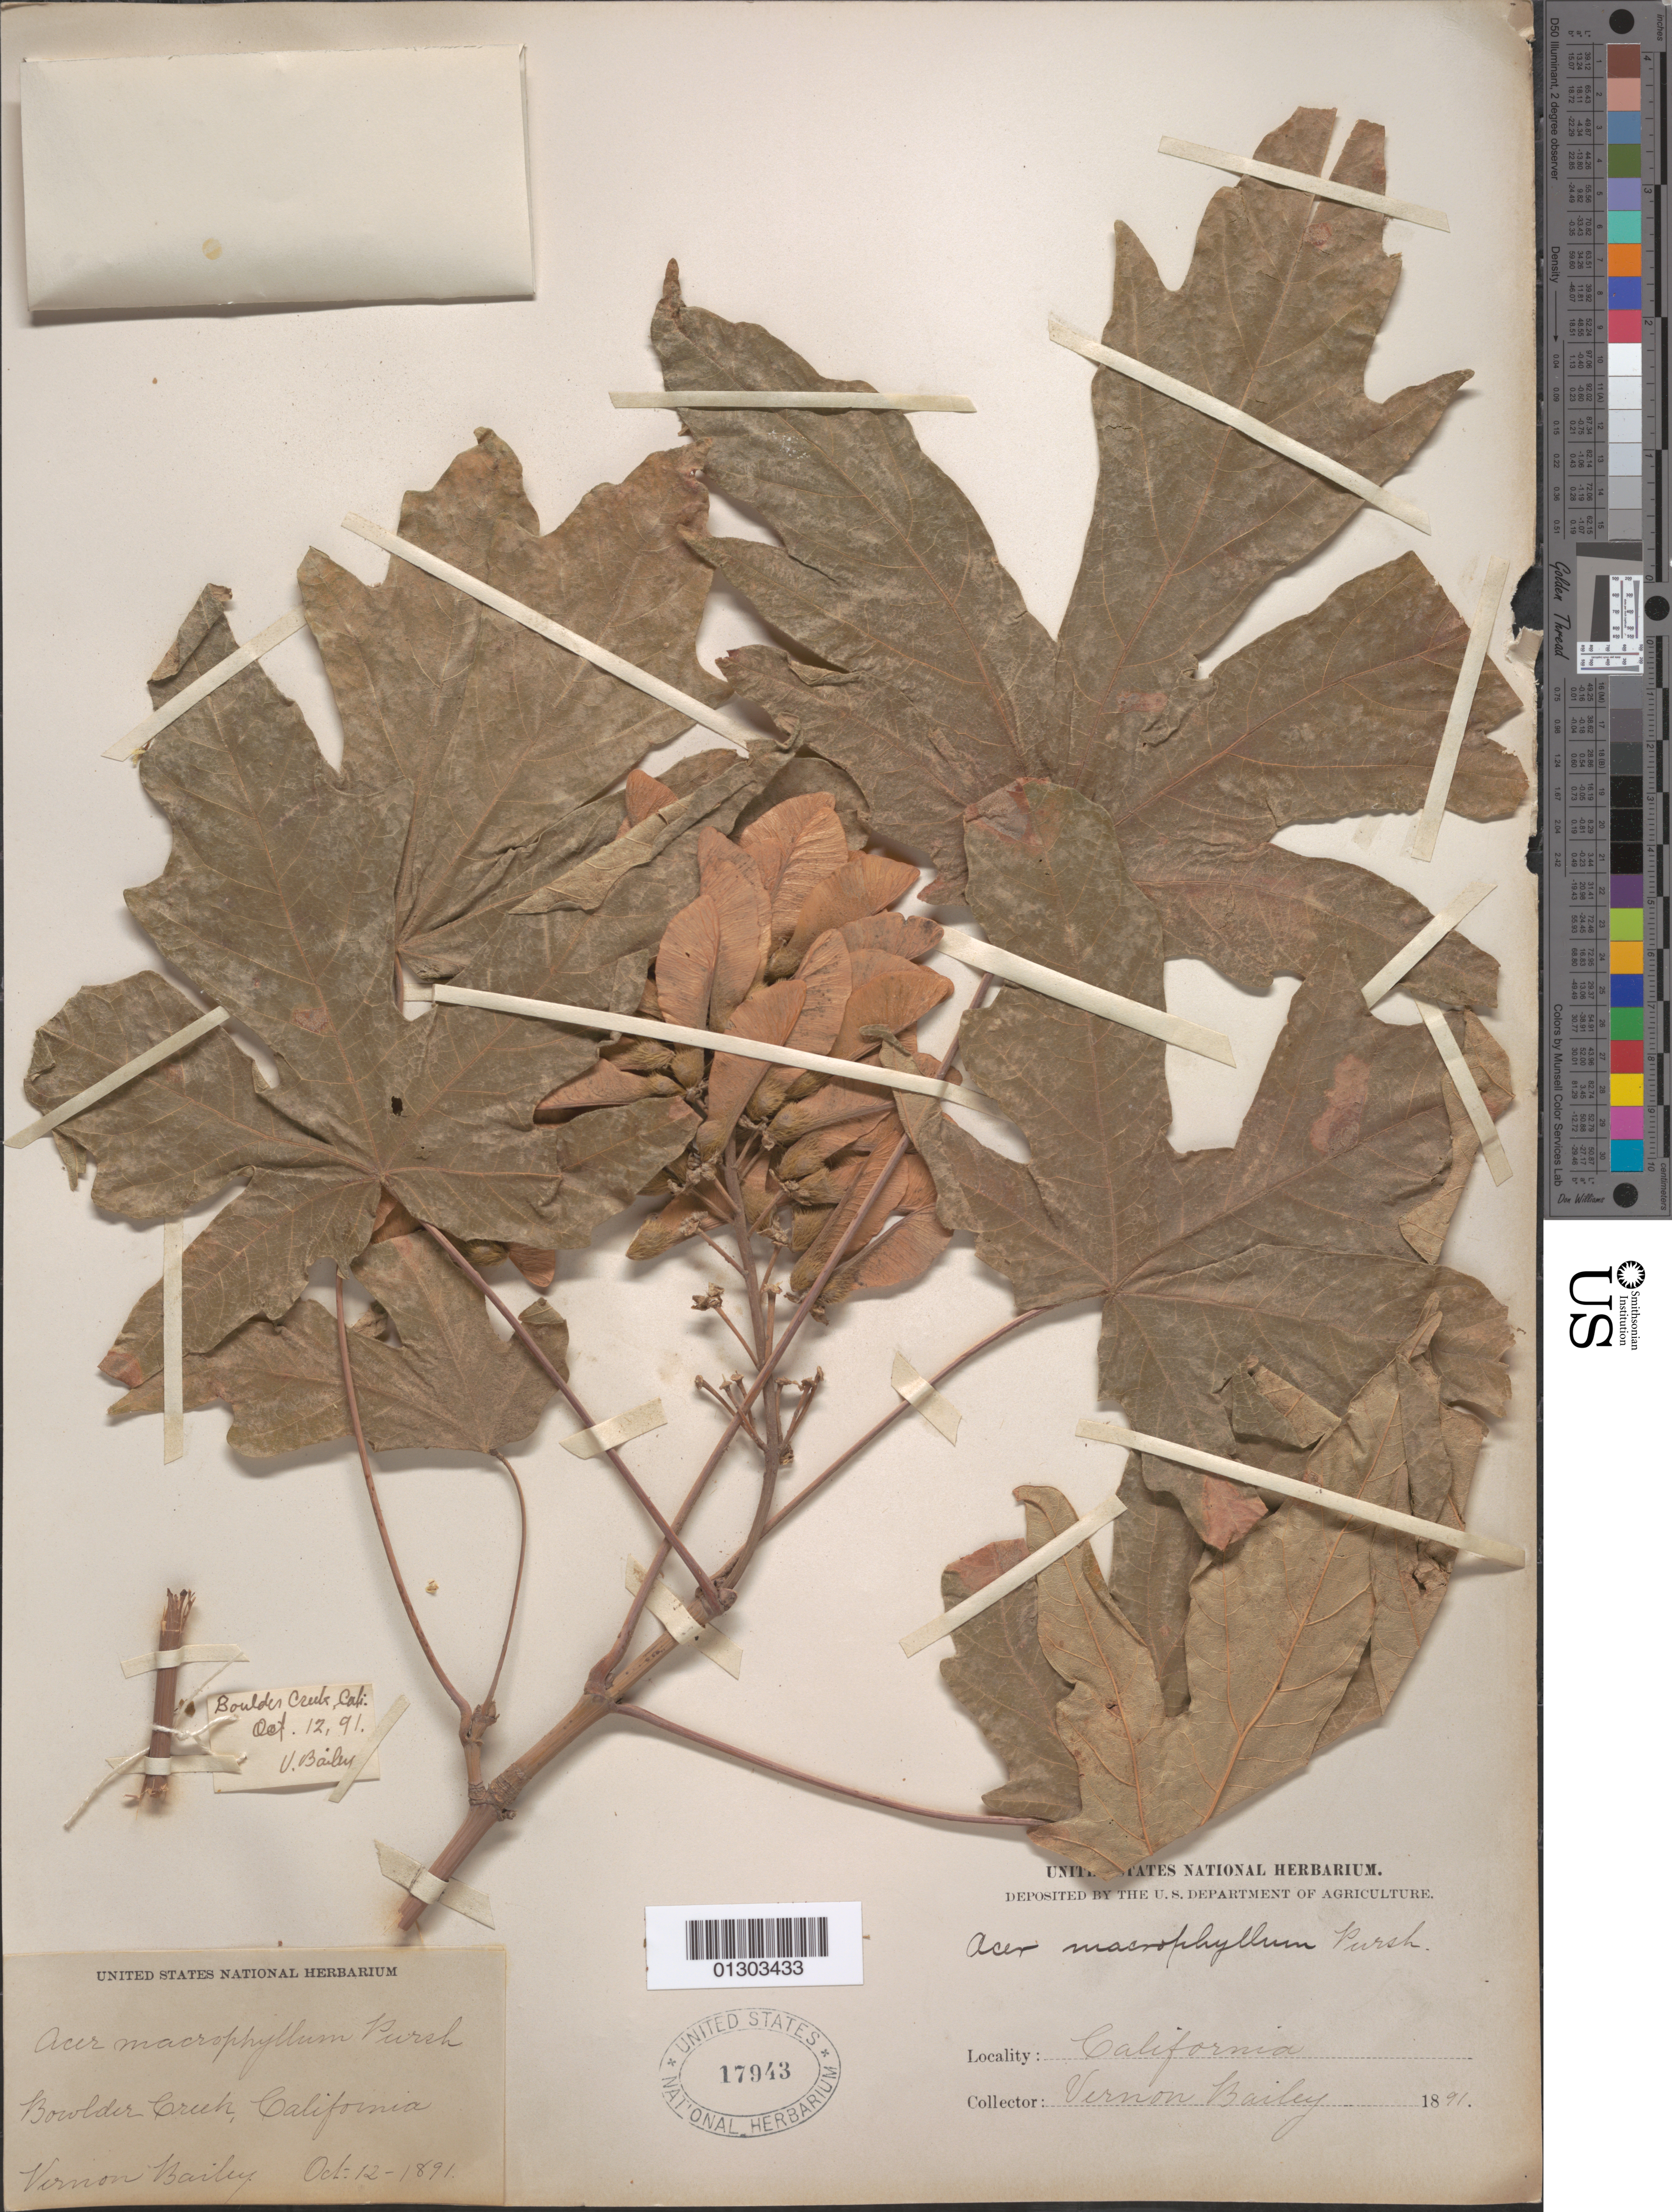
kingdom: Plantae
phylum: Tracheophyta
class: Magnoliopsida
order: Sapindales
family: Sapindaceae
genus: Acer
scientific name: Acer macrophyllum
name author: Pursh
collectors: V. O. Bailey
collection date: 1891-10-12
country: United States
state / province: California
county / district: Santa Cruz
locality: Boulder Creek.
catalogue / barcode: US 17943